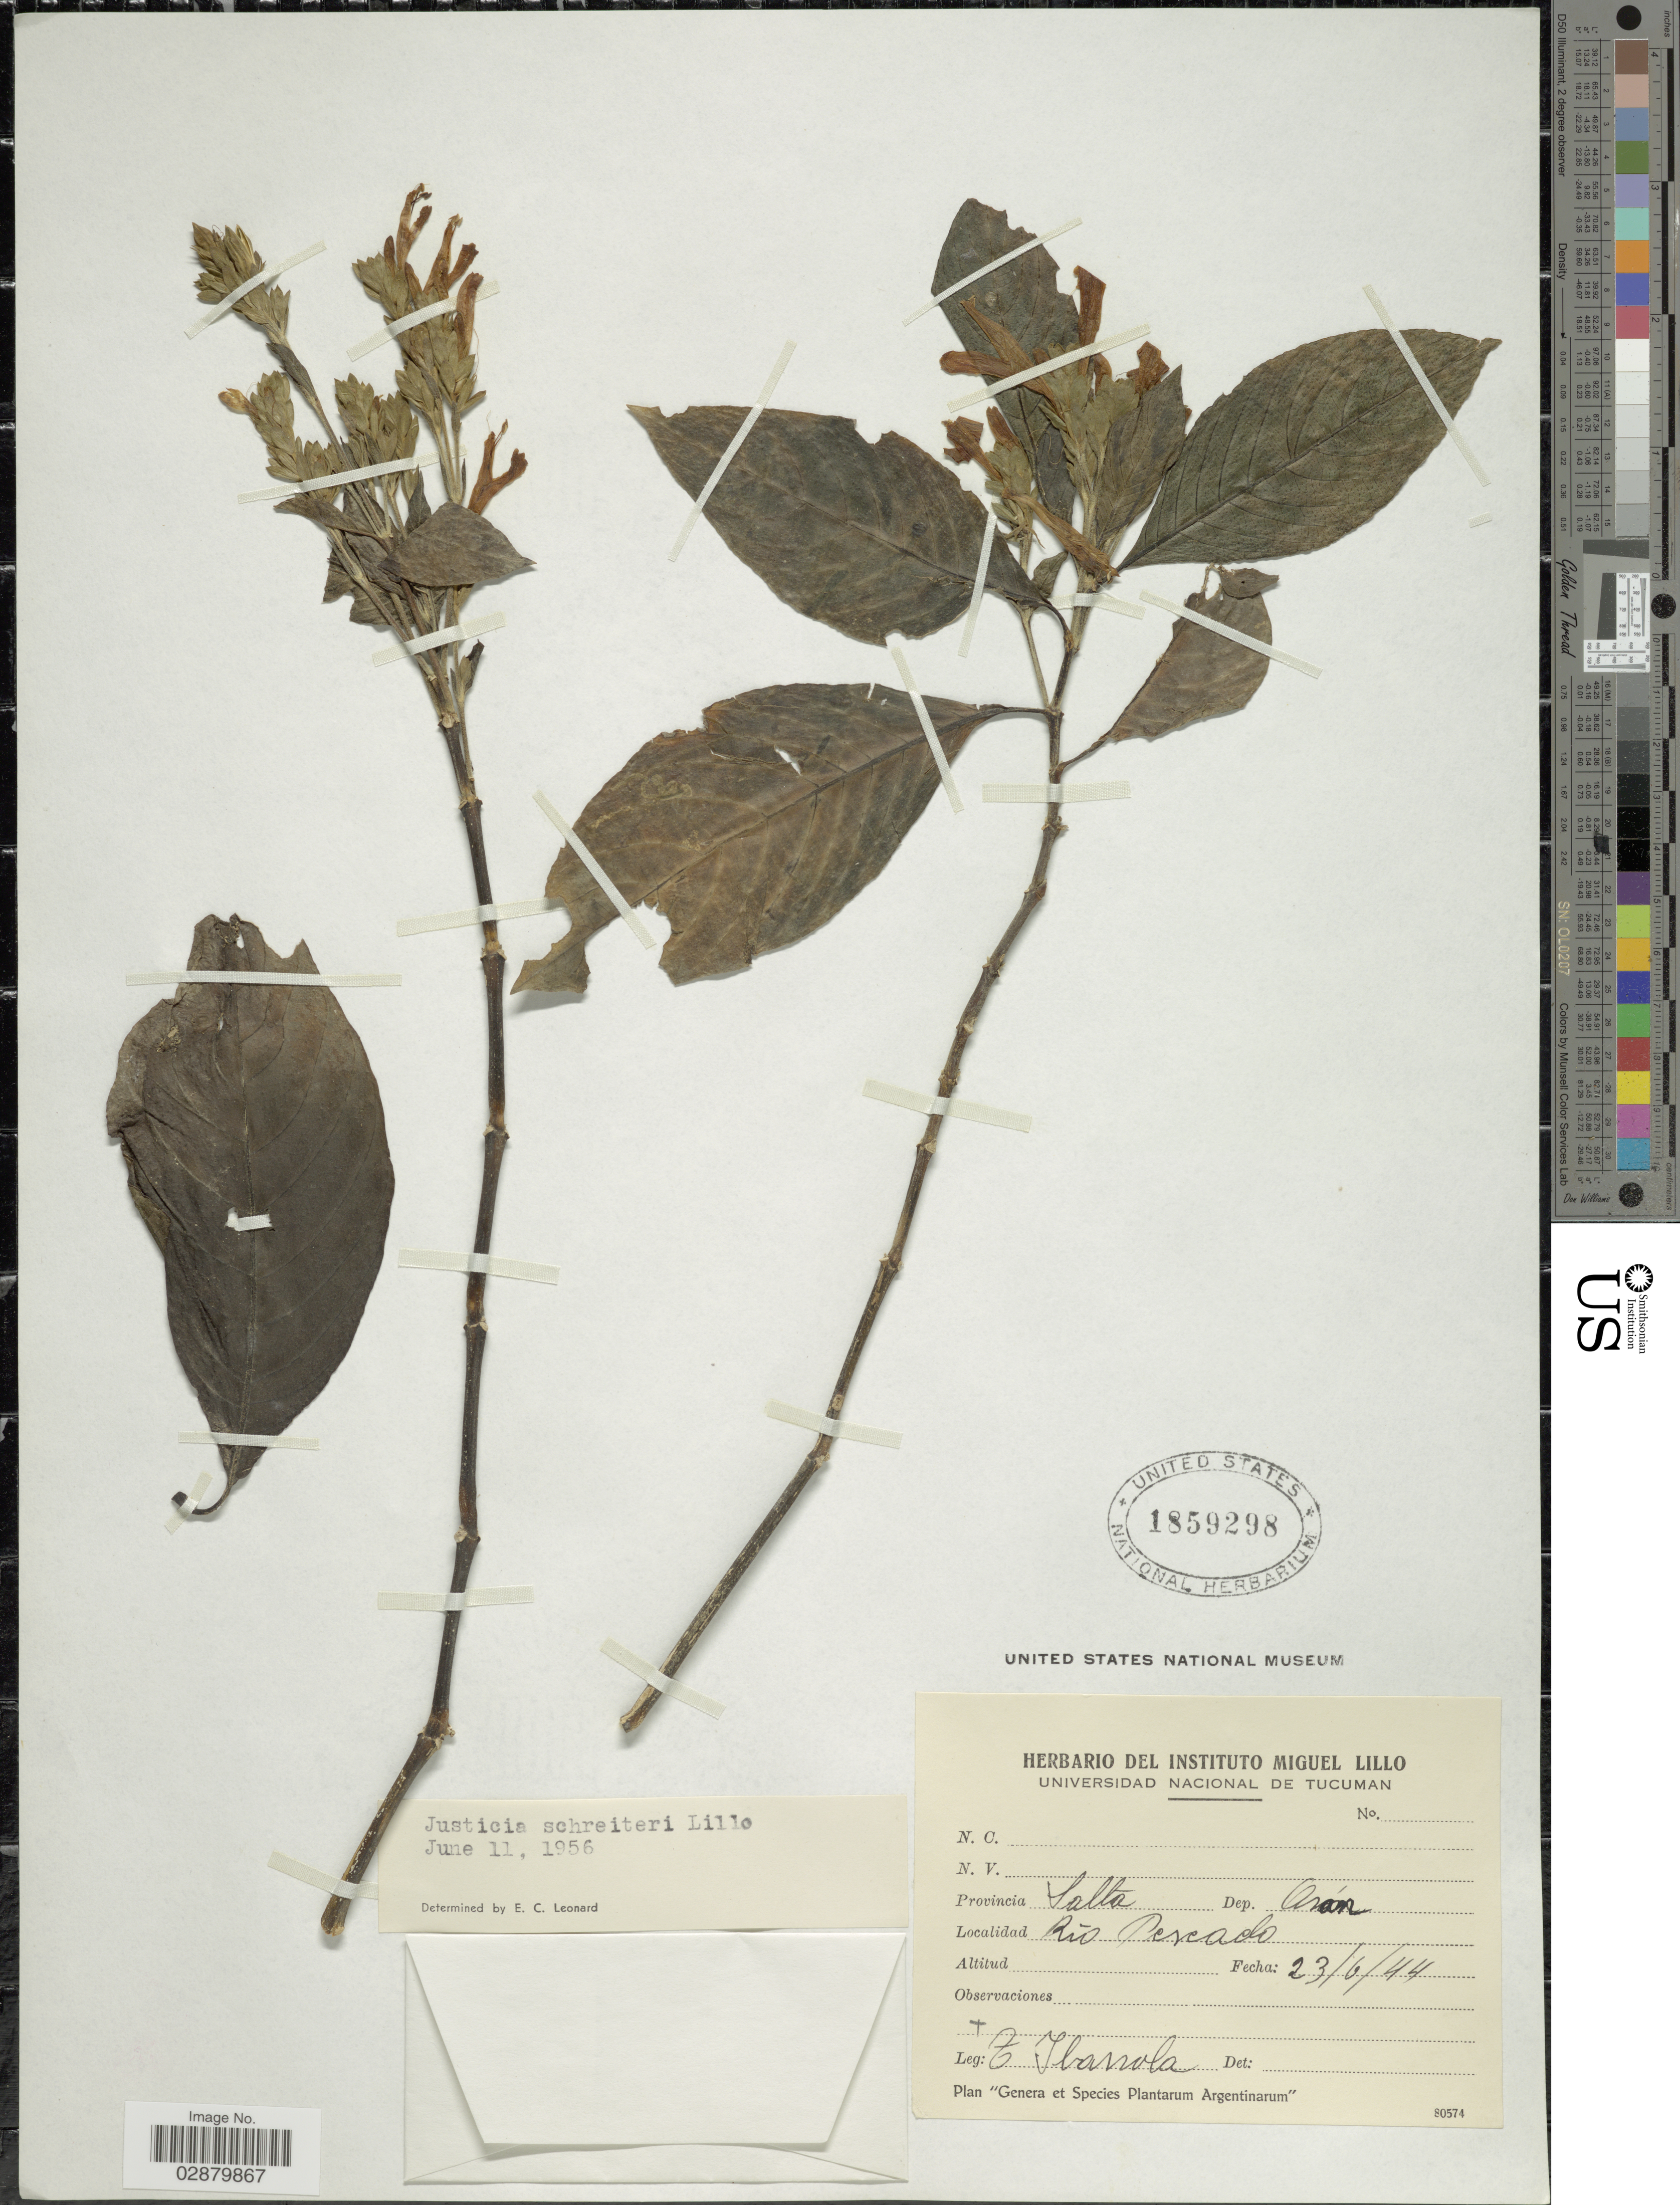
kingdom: Plantae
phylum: Tracheophyta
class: Magnoliopsida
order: Lamiales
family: Acanthaceae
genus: Justicia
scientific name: Justicia oranensis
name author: De Marco & T. Ruíz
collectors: T. Ibarrola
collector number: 80574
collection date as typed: Transcribed d/m/y: 23/6/44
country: Argentina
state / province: Salta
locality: Dept. Orán. rio Pescado.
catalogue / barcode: US 1859298